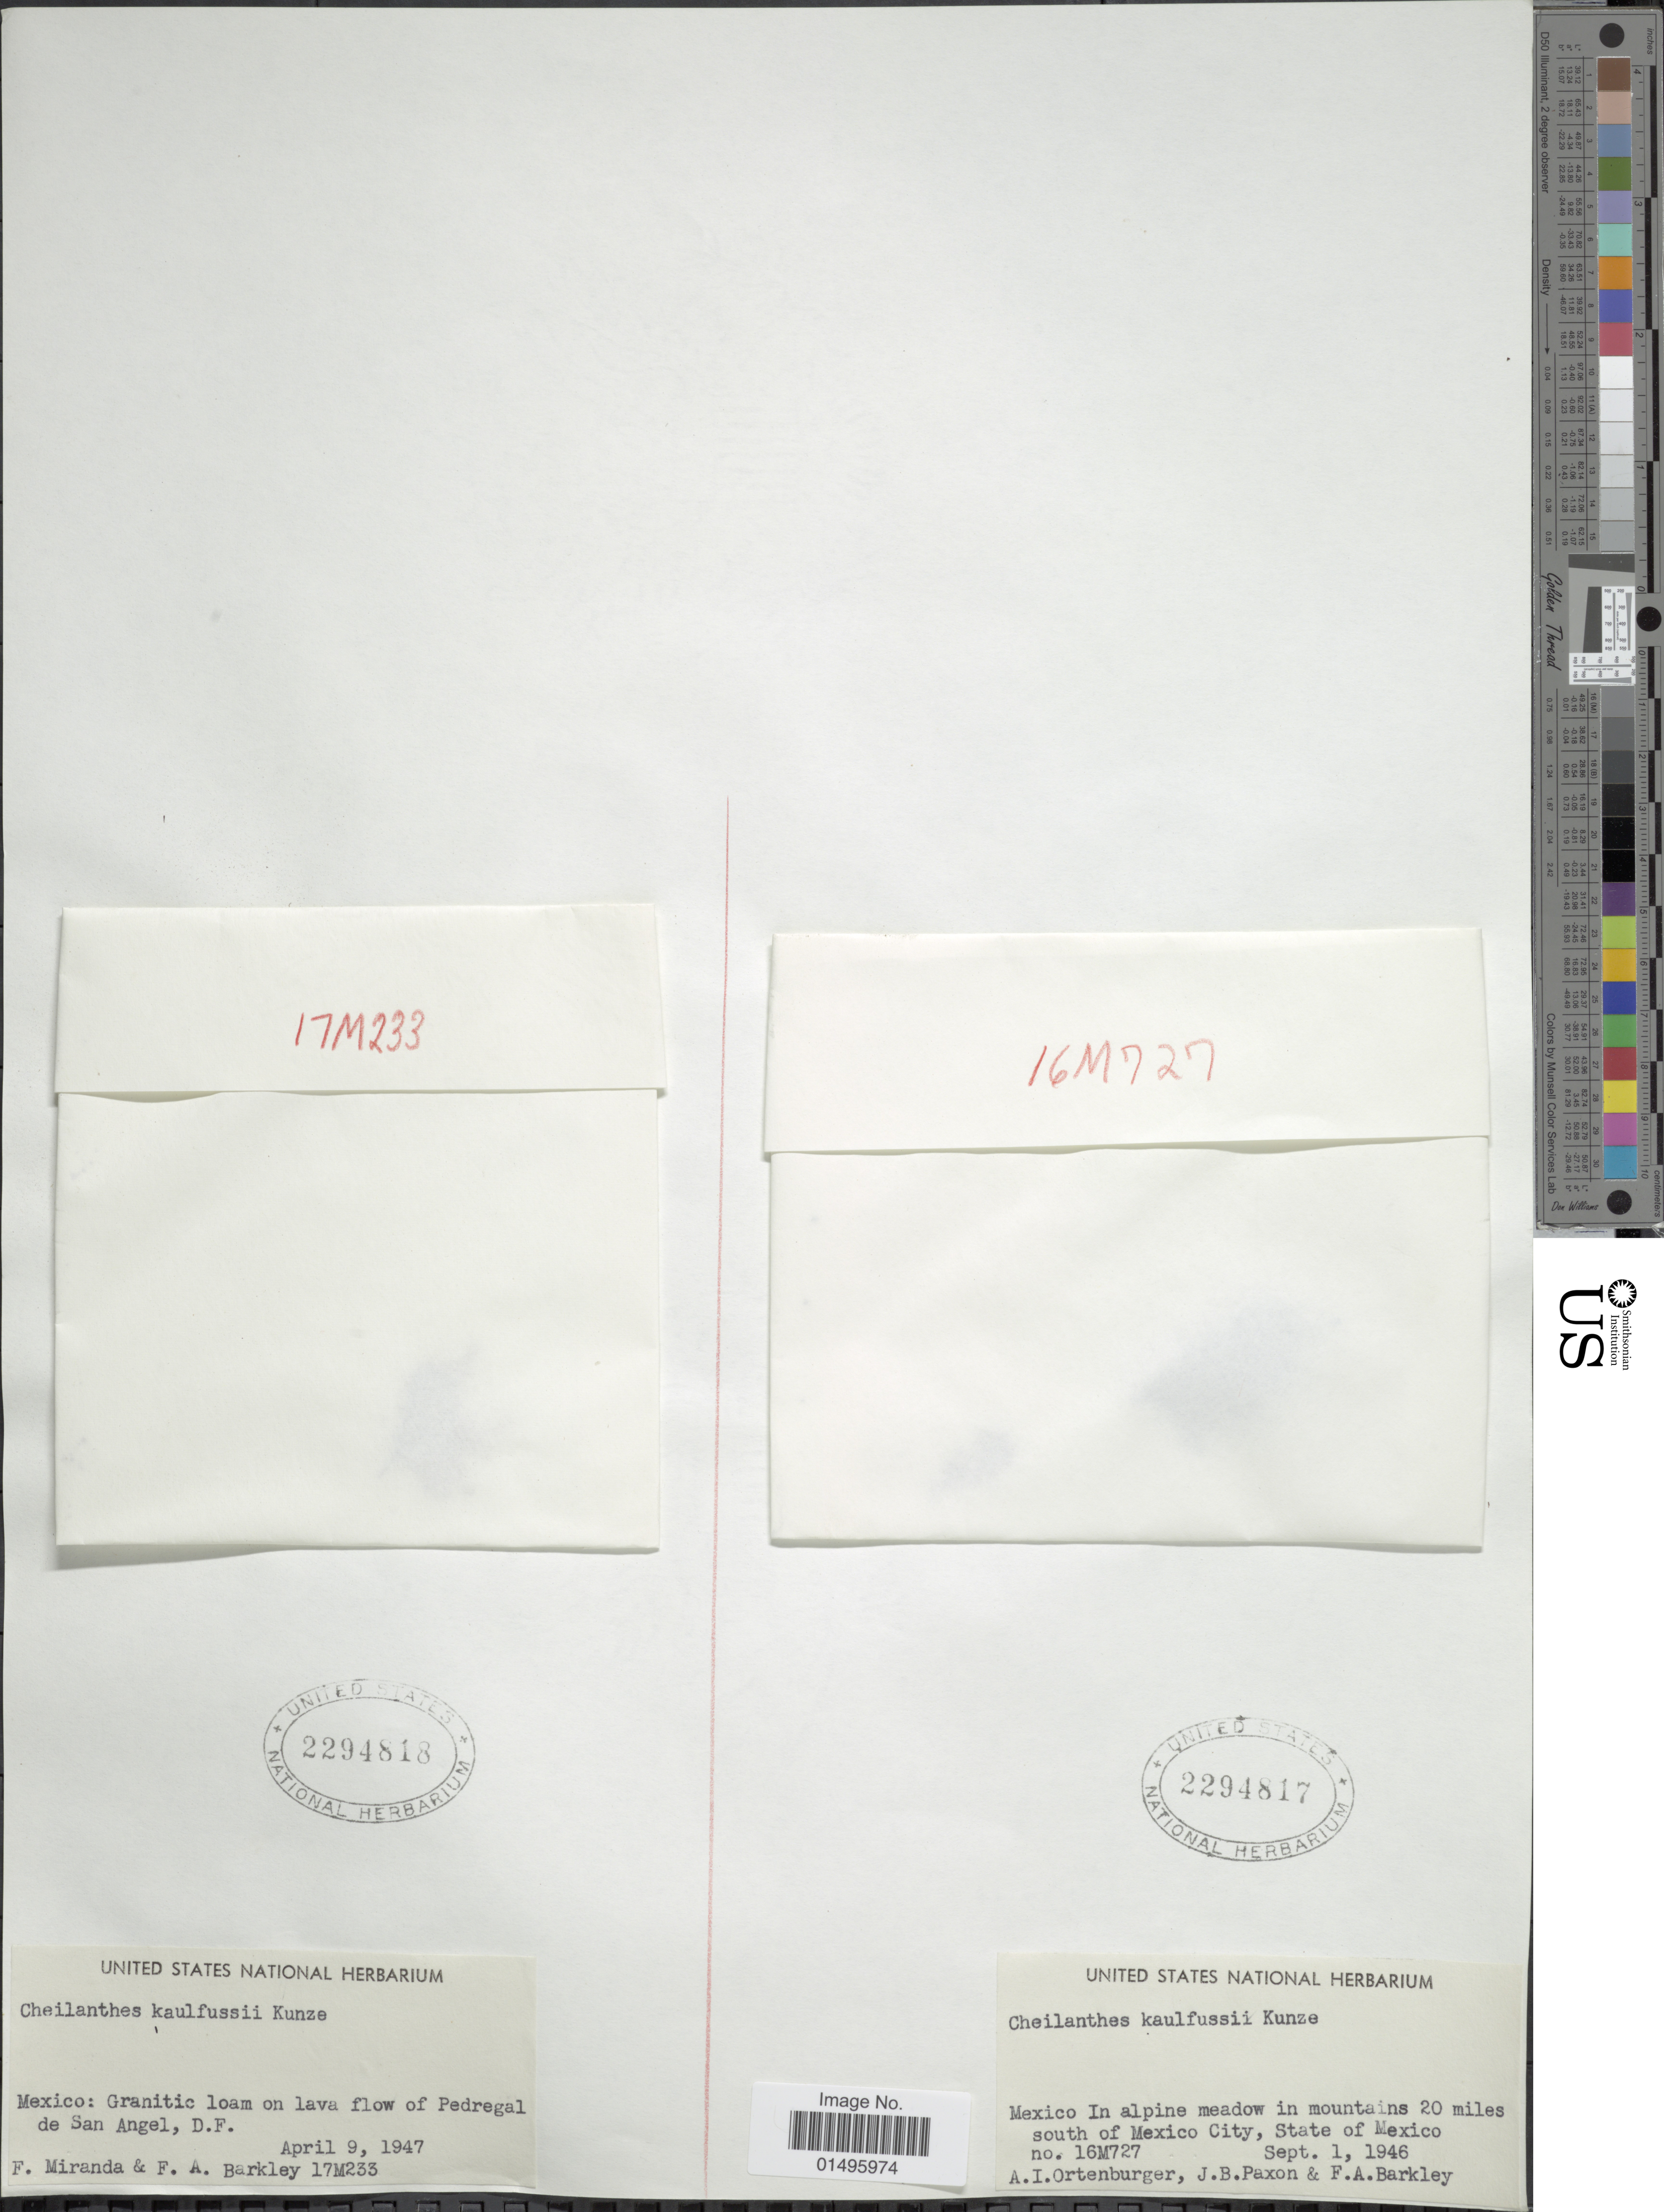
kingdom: Plantae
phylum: Tracheophyta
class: Polypodiopsida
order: Polypodiales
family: Pteridaceae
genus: Gaga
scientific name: Gaga kaulfussii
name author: (Kunze) Fay W. Li & Windham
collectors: A. Ortenburger, J. Paxon & F. A. Barkley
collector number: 16M727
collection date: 1946-09-01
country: Mexico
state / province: México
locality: Mexico in alpine meadow in mountains 20 miles south of Mexico City.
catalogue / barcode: US 2294817-2